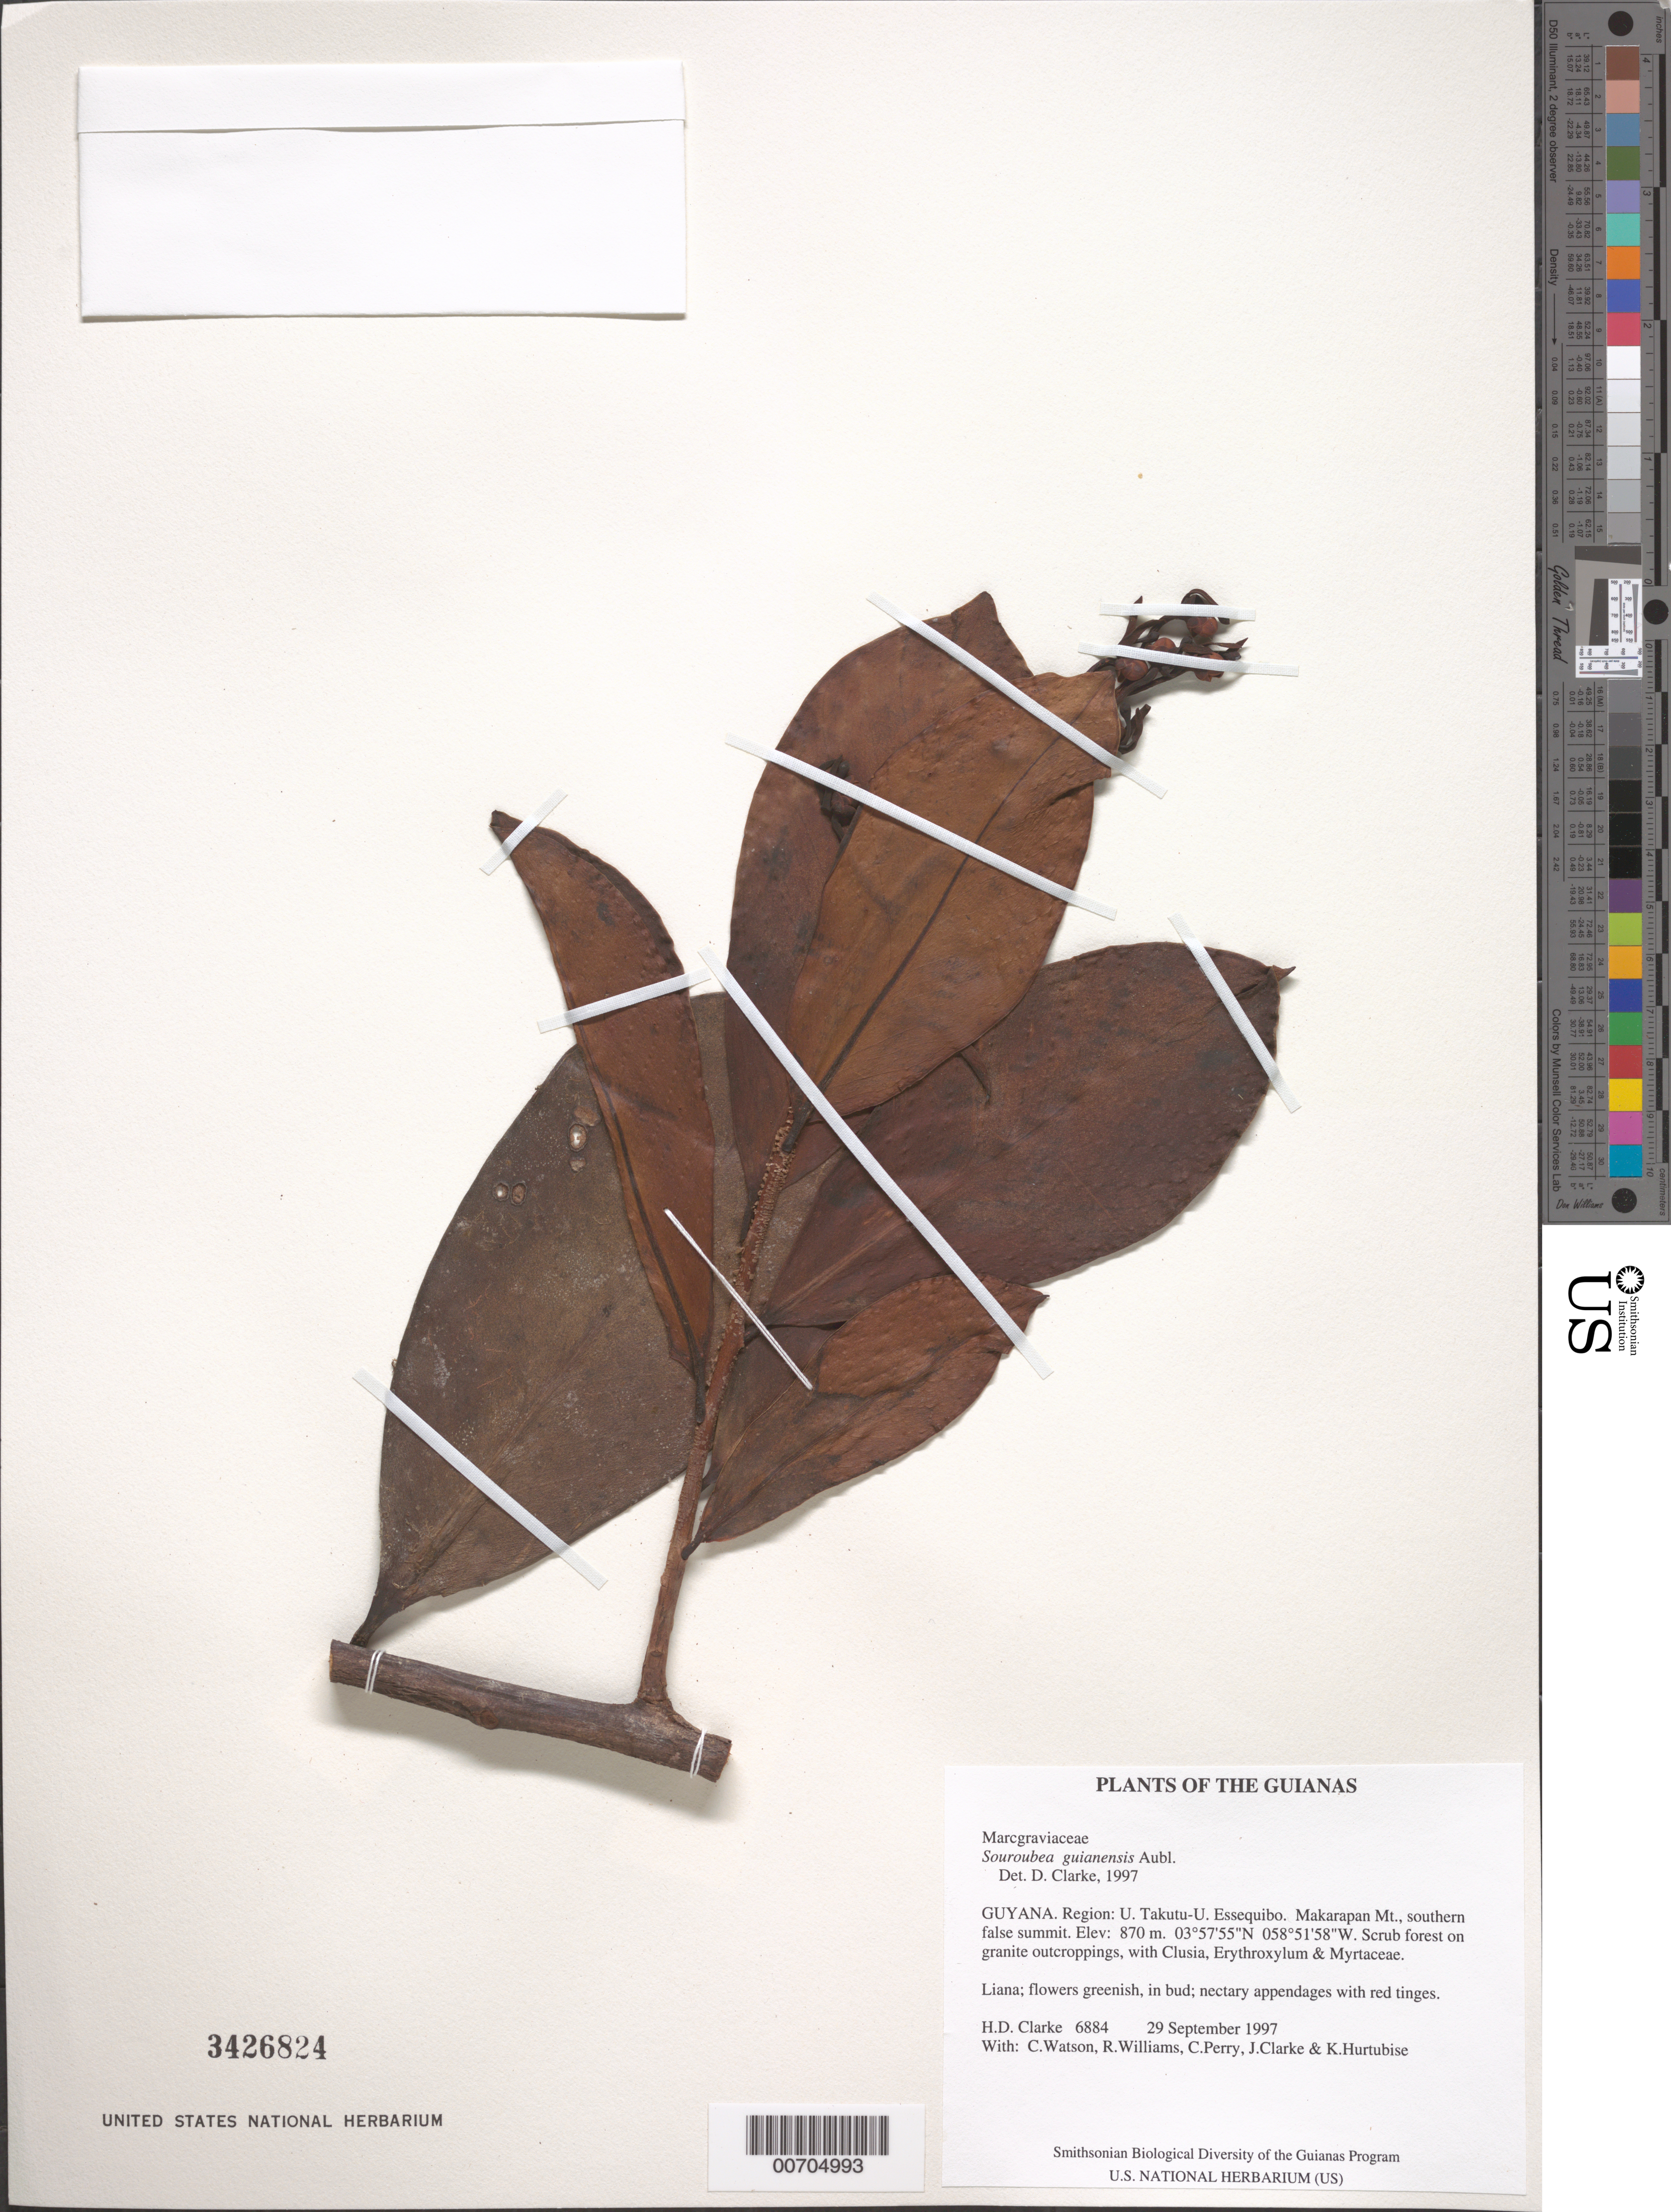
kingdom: Plantae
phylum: Tracheophyta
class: Magnoliopsida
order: Ericales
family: Marcgraviaceae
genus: Souroubea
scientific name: Souroubea guianensis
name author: Aubl.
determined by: Clarke, H. D., University of North Carolina (Asheville)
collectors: H. D. Clarke, C. Watson, R. Williams, C. Perry, J. Clarke & K. Hurtubise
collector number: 6884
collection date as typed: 29 September 1997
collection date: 1997-09-29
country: Guyana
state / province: U. Takutu-U. Essequibo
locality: Makarapan Mt., southern false summit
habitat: Scrub forest on granite outcroppings, with Clusia, Erythroxylum & Myrtaceae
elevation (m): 870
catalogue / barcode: US 3426824